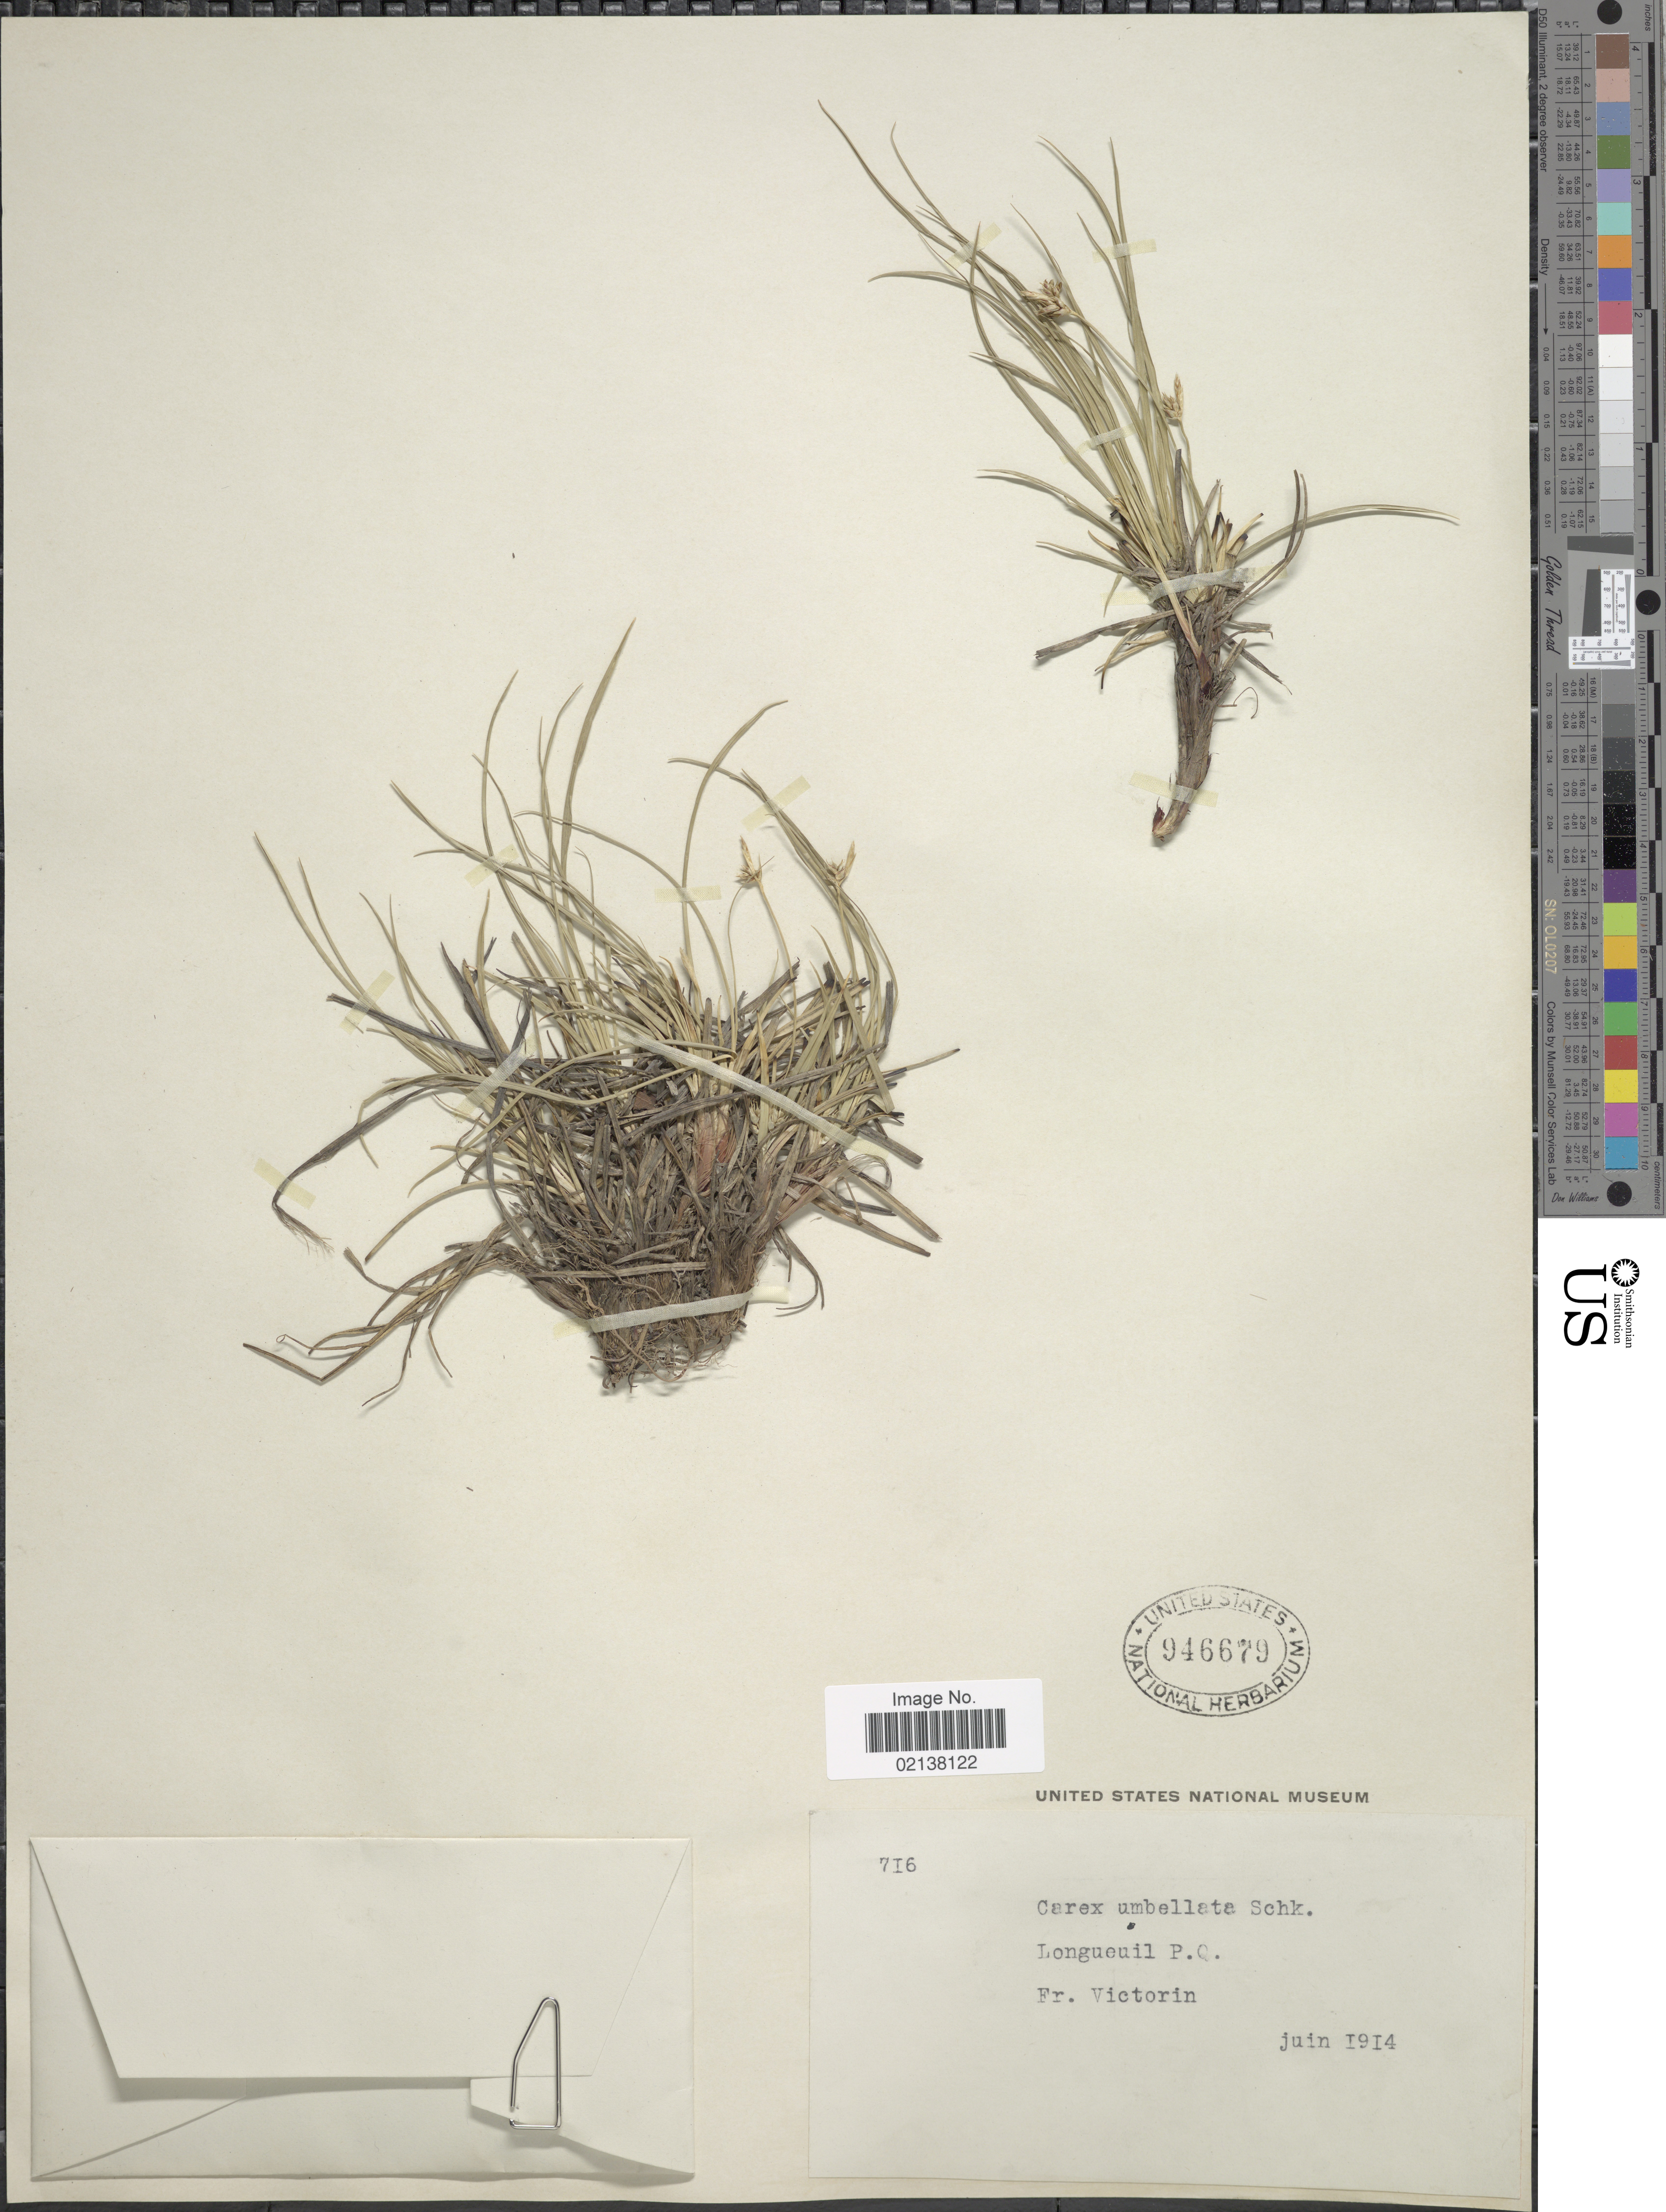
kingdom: Plantae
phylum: Tracheophyta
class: Liliopsida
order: Poales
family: Cyperaceae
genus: Carex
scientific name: Carex umbellata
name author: Schkuhr ex Willd.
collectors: B. Victorin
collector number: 716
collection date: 1914-06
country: Canada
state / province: Quebec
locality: Longueuil P.Q.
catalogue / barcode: US 946679